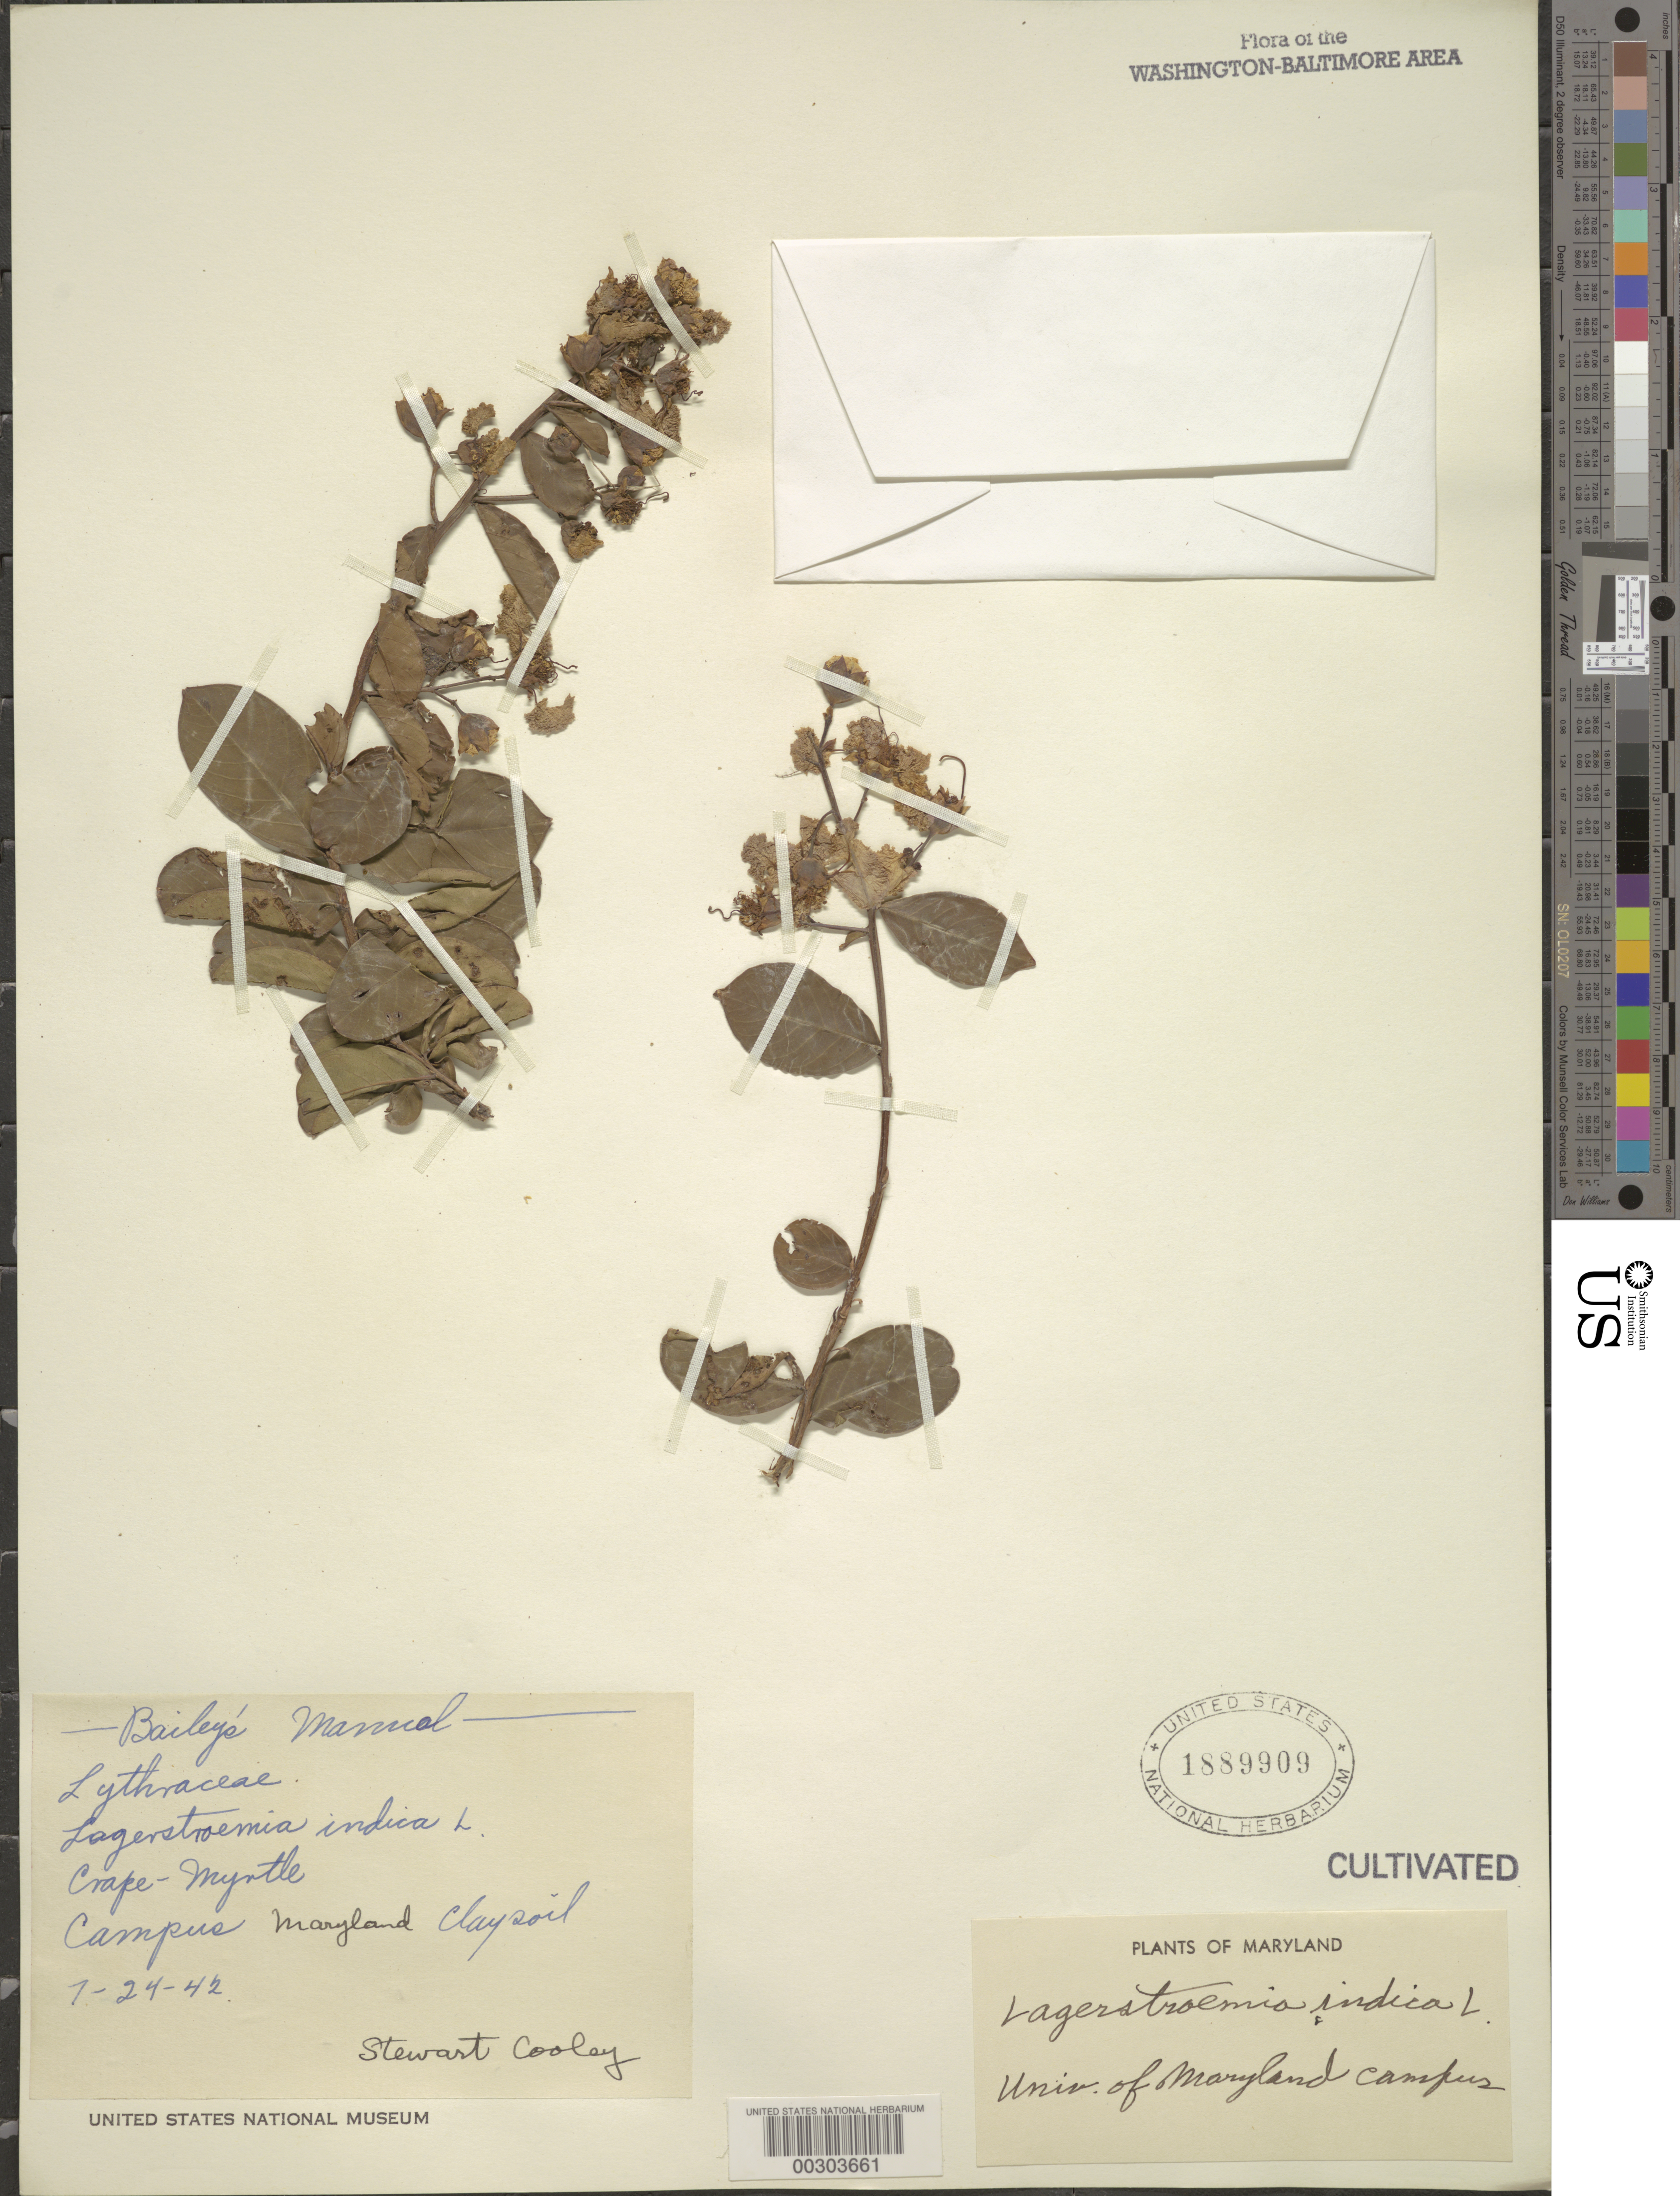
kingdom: Plantae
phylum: Tracheophyta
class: Magnoliopsida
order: Myrtales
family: Lythraceae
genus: Lagerstroemia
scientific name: Lagerstroemia indica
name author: L.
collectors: S. Cooley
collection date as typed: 24 Jul 1942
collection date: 1942-07-24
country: United States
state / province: Maryland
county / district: Prince George's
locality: College Park, Campus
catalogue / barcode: US 1889909